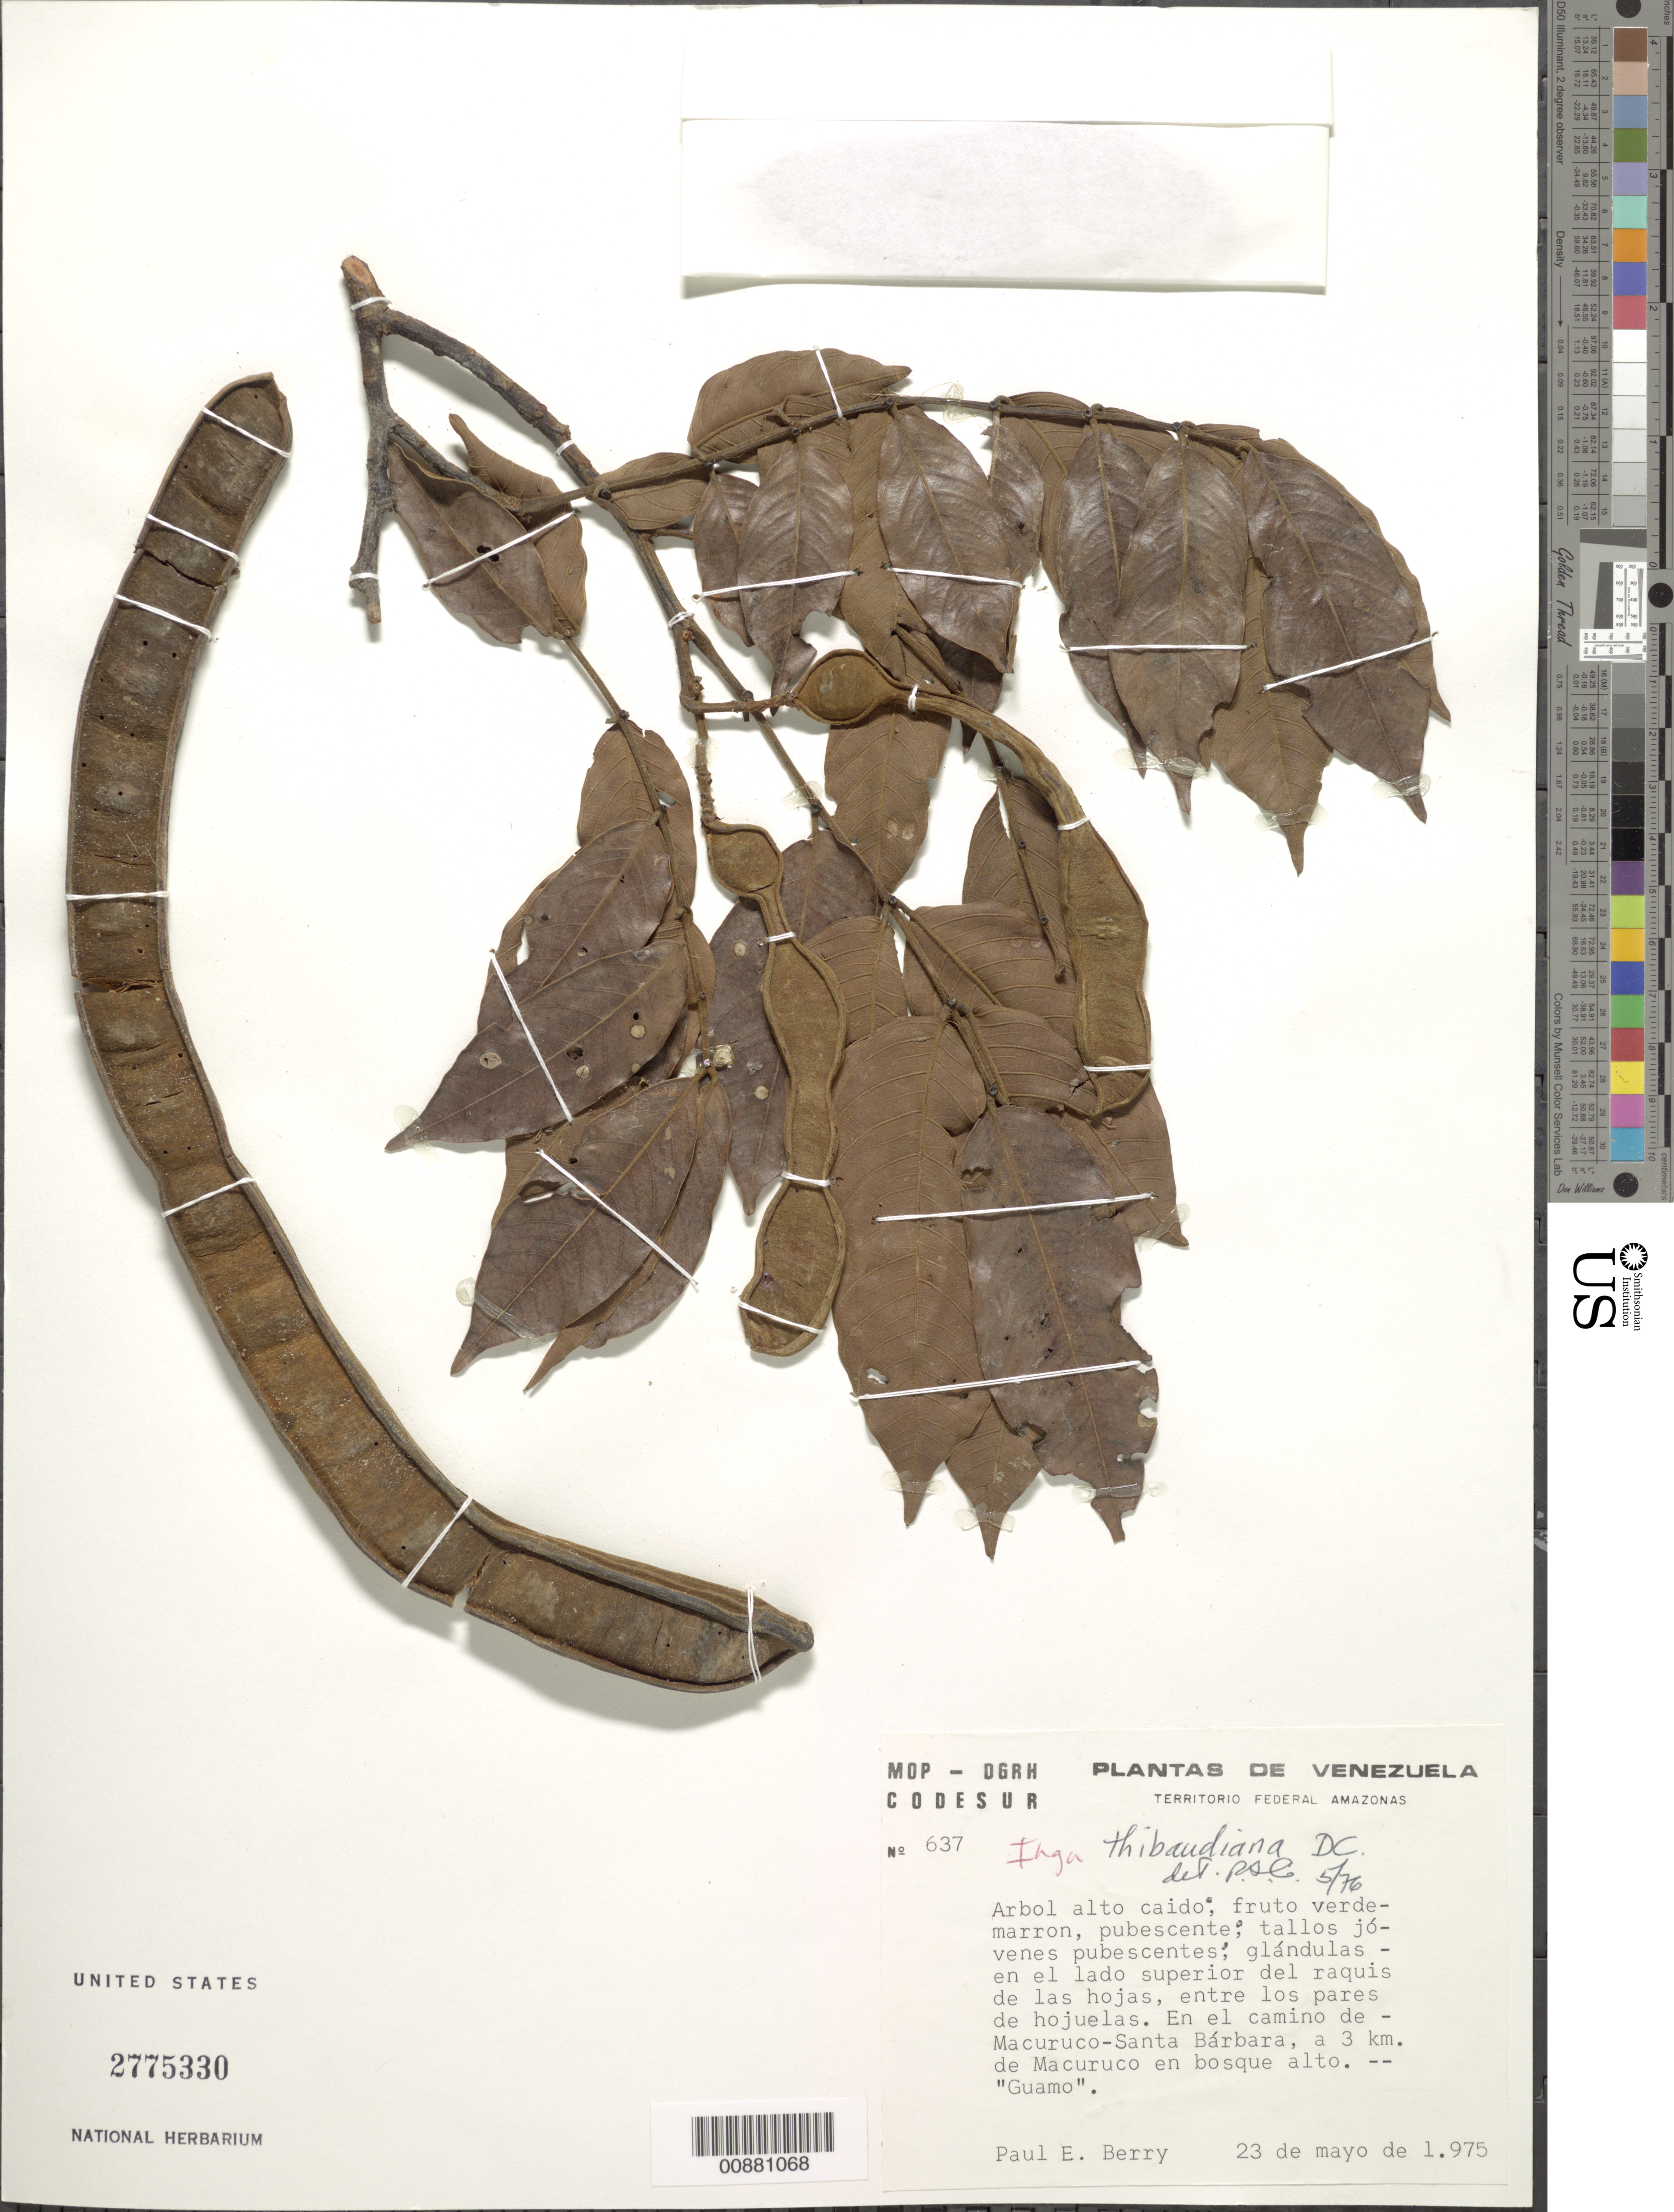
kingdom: Plantae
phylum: Tracheophyta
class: Magnoliopsida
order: Fabales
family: Fabaceae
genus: Inga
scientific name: Inga thibaudiana subsp. thibaudiana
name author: DC.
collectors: P. E. Berry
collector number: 637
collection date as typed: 23-May-75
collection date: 1975-05-23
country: Venezuela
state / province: Amazonas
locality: Santa Barbara del Orinoco, 3 km de Macuruco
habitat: Bosque alto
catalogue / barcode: US 2775330